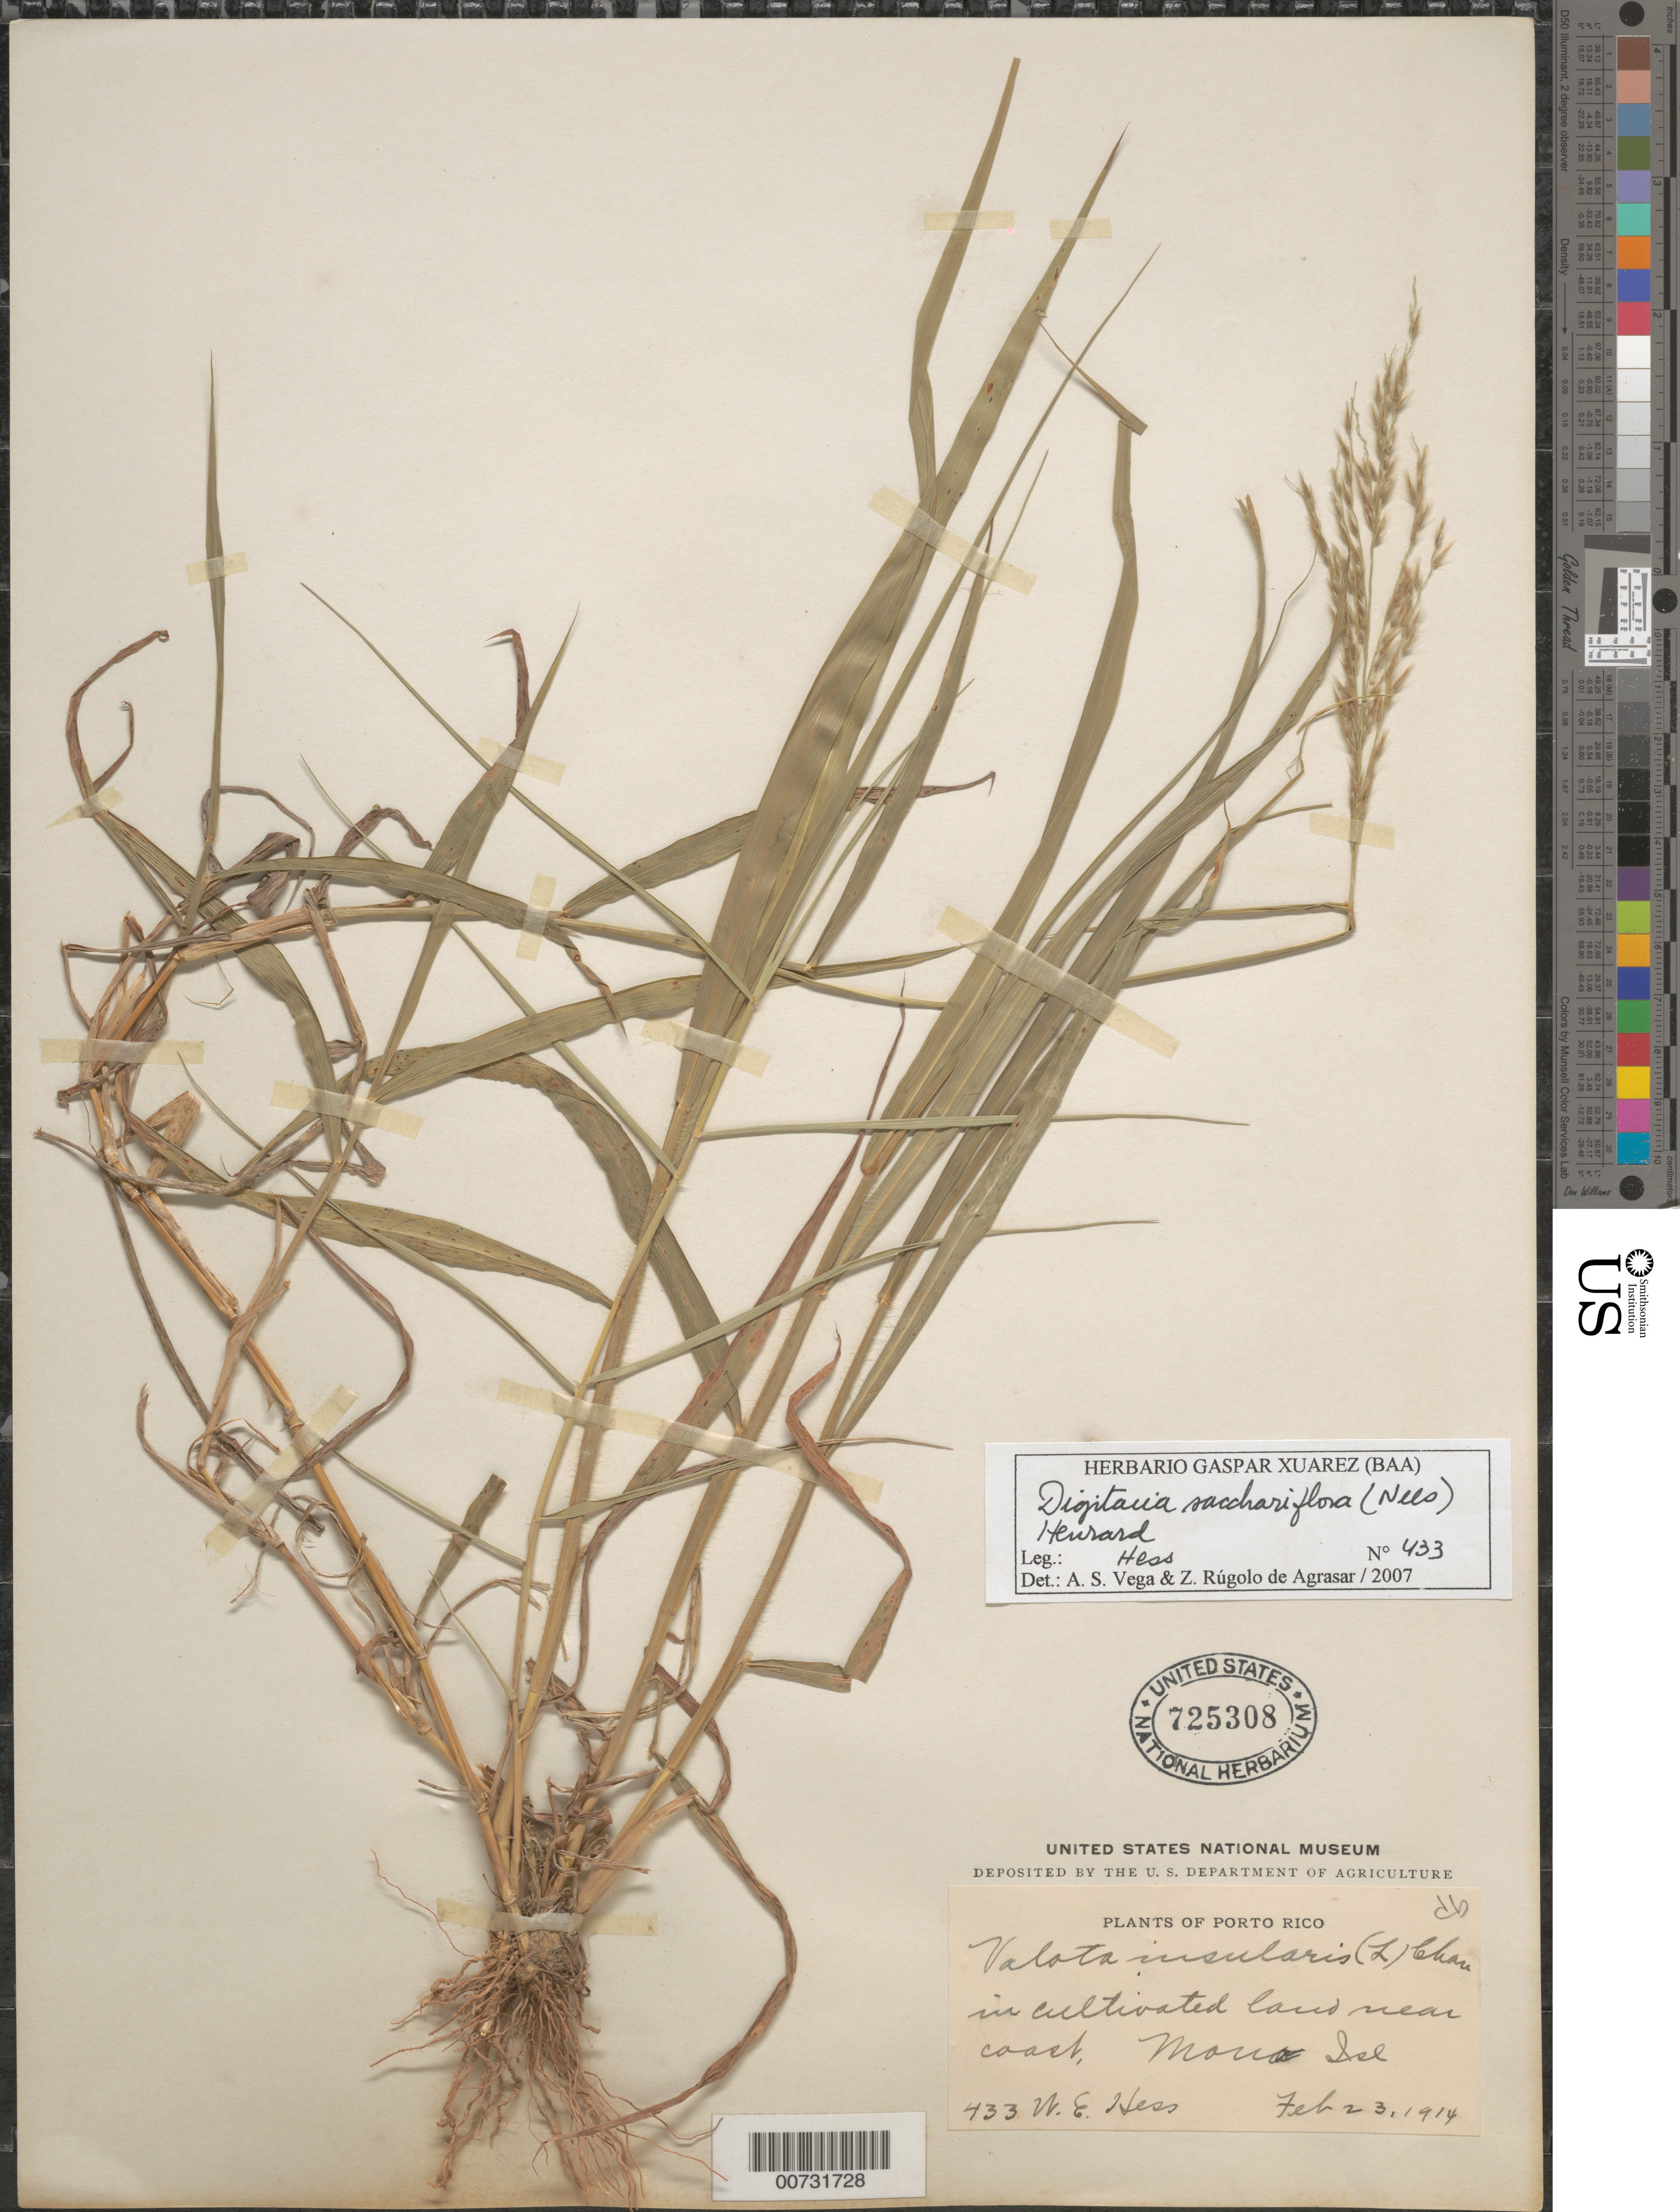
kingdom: Plantae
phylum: Tracheophyta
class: Liliopsida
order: Poales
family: Poaceae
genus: Digitaria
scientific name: Digitaria sacchariflora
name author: (Nees) Henr.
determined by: Vega, A. S.; Rúgolo de Agrasar, Z. E.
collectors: W. Hess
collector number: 433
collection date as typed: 23 Feb 1914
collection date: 1914-02-23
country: Puerto Rico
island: Mona I.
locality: Coast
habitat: In cultivated land near coast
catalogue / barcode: US 725308